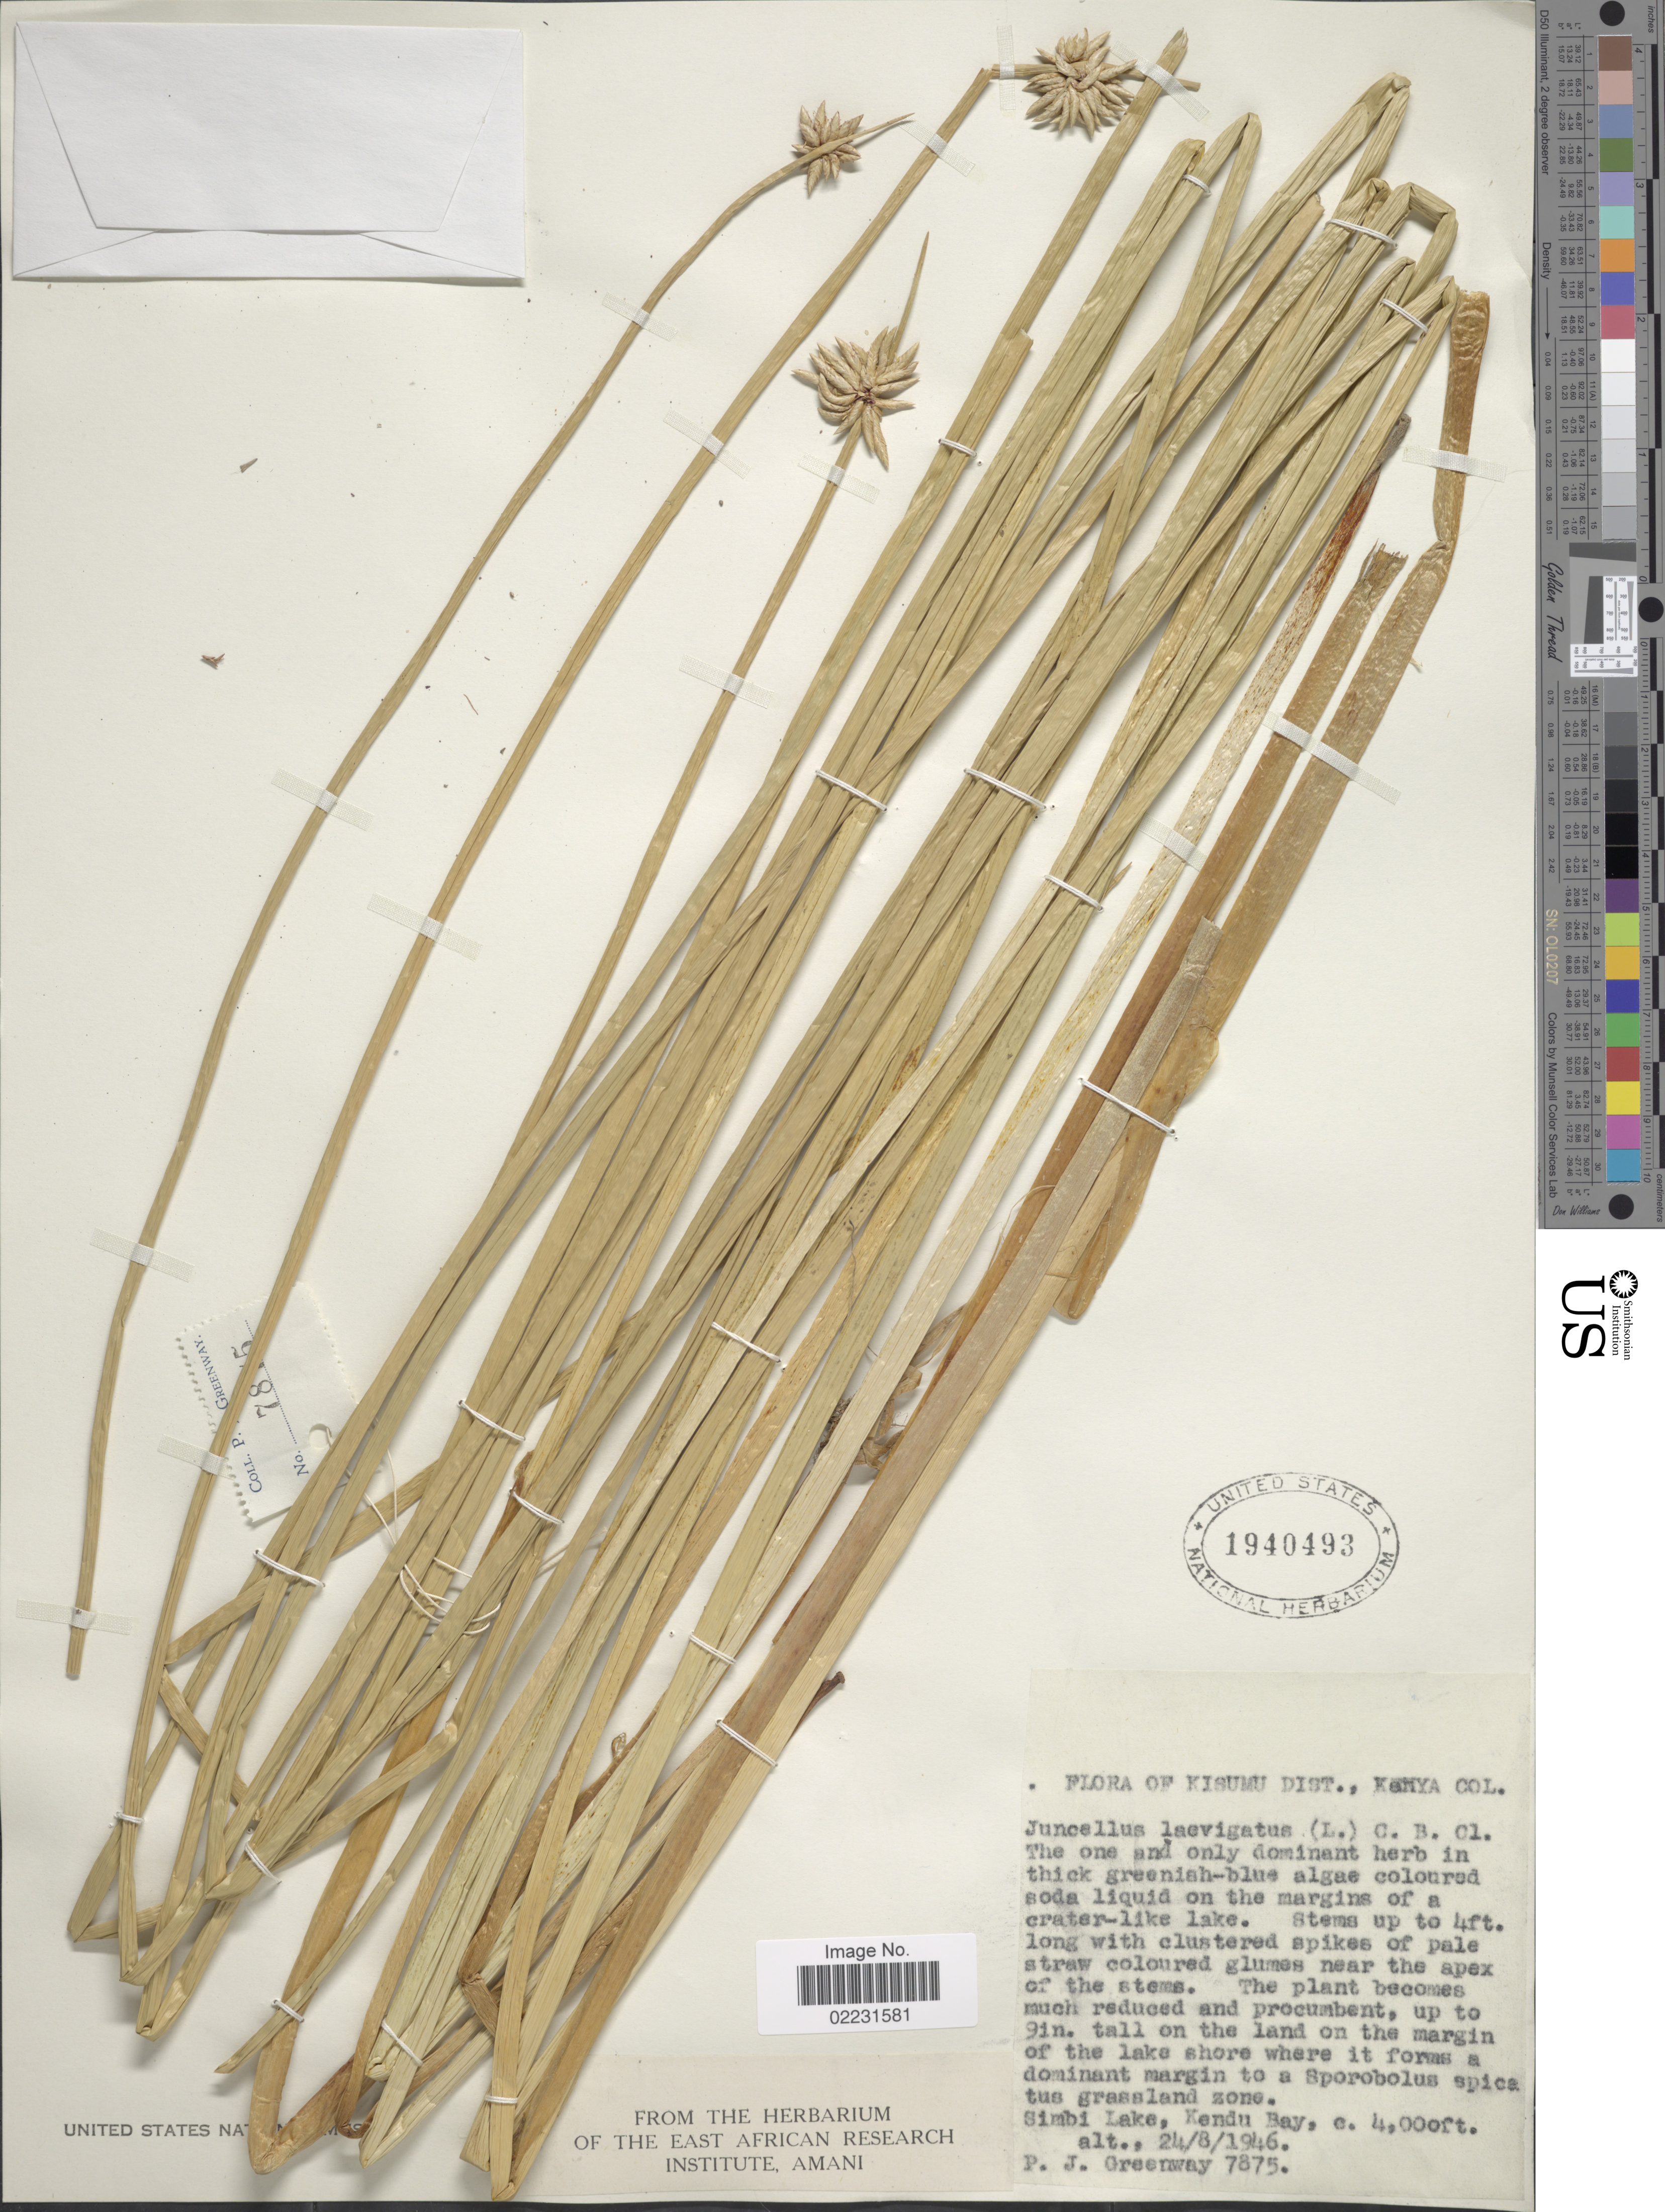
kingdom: Plantae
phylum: Tracheophyta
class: Liliopsida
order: Poales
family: Cyperaceae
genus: Cyperus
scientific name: Cyperus laevigatus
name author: L.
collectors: P. J. Greenway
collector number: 7875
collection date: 1946-08-24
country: Kenya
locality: Kisumu Dist., Simbi Lake, Kendu Bay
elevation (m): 1219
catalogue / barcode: US 1940493